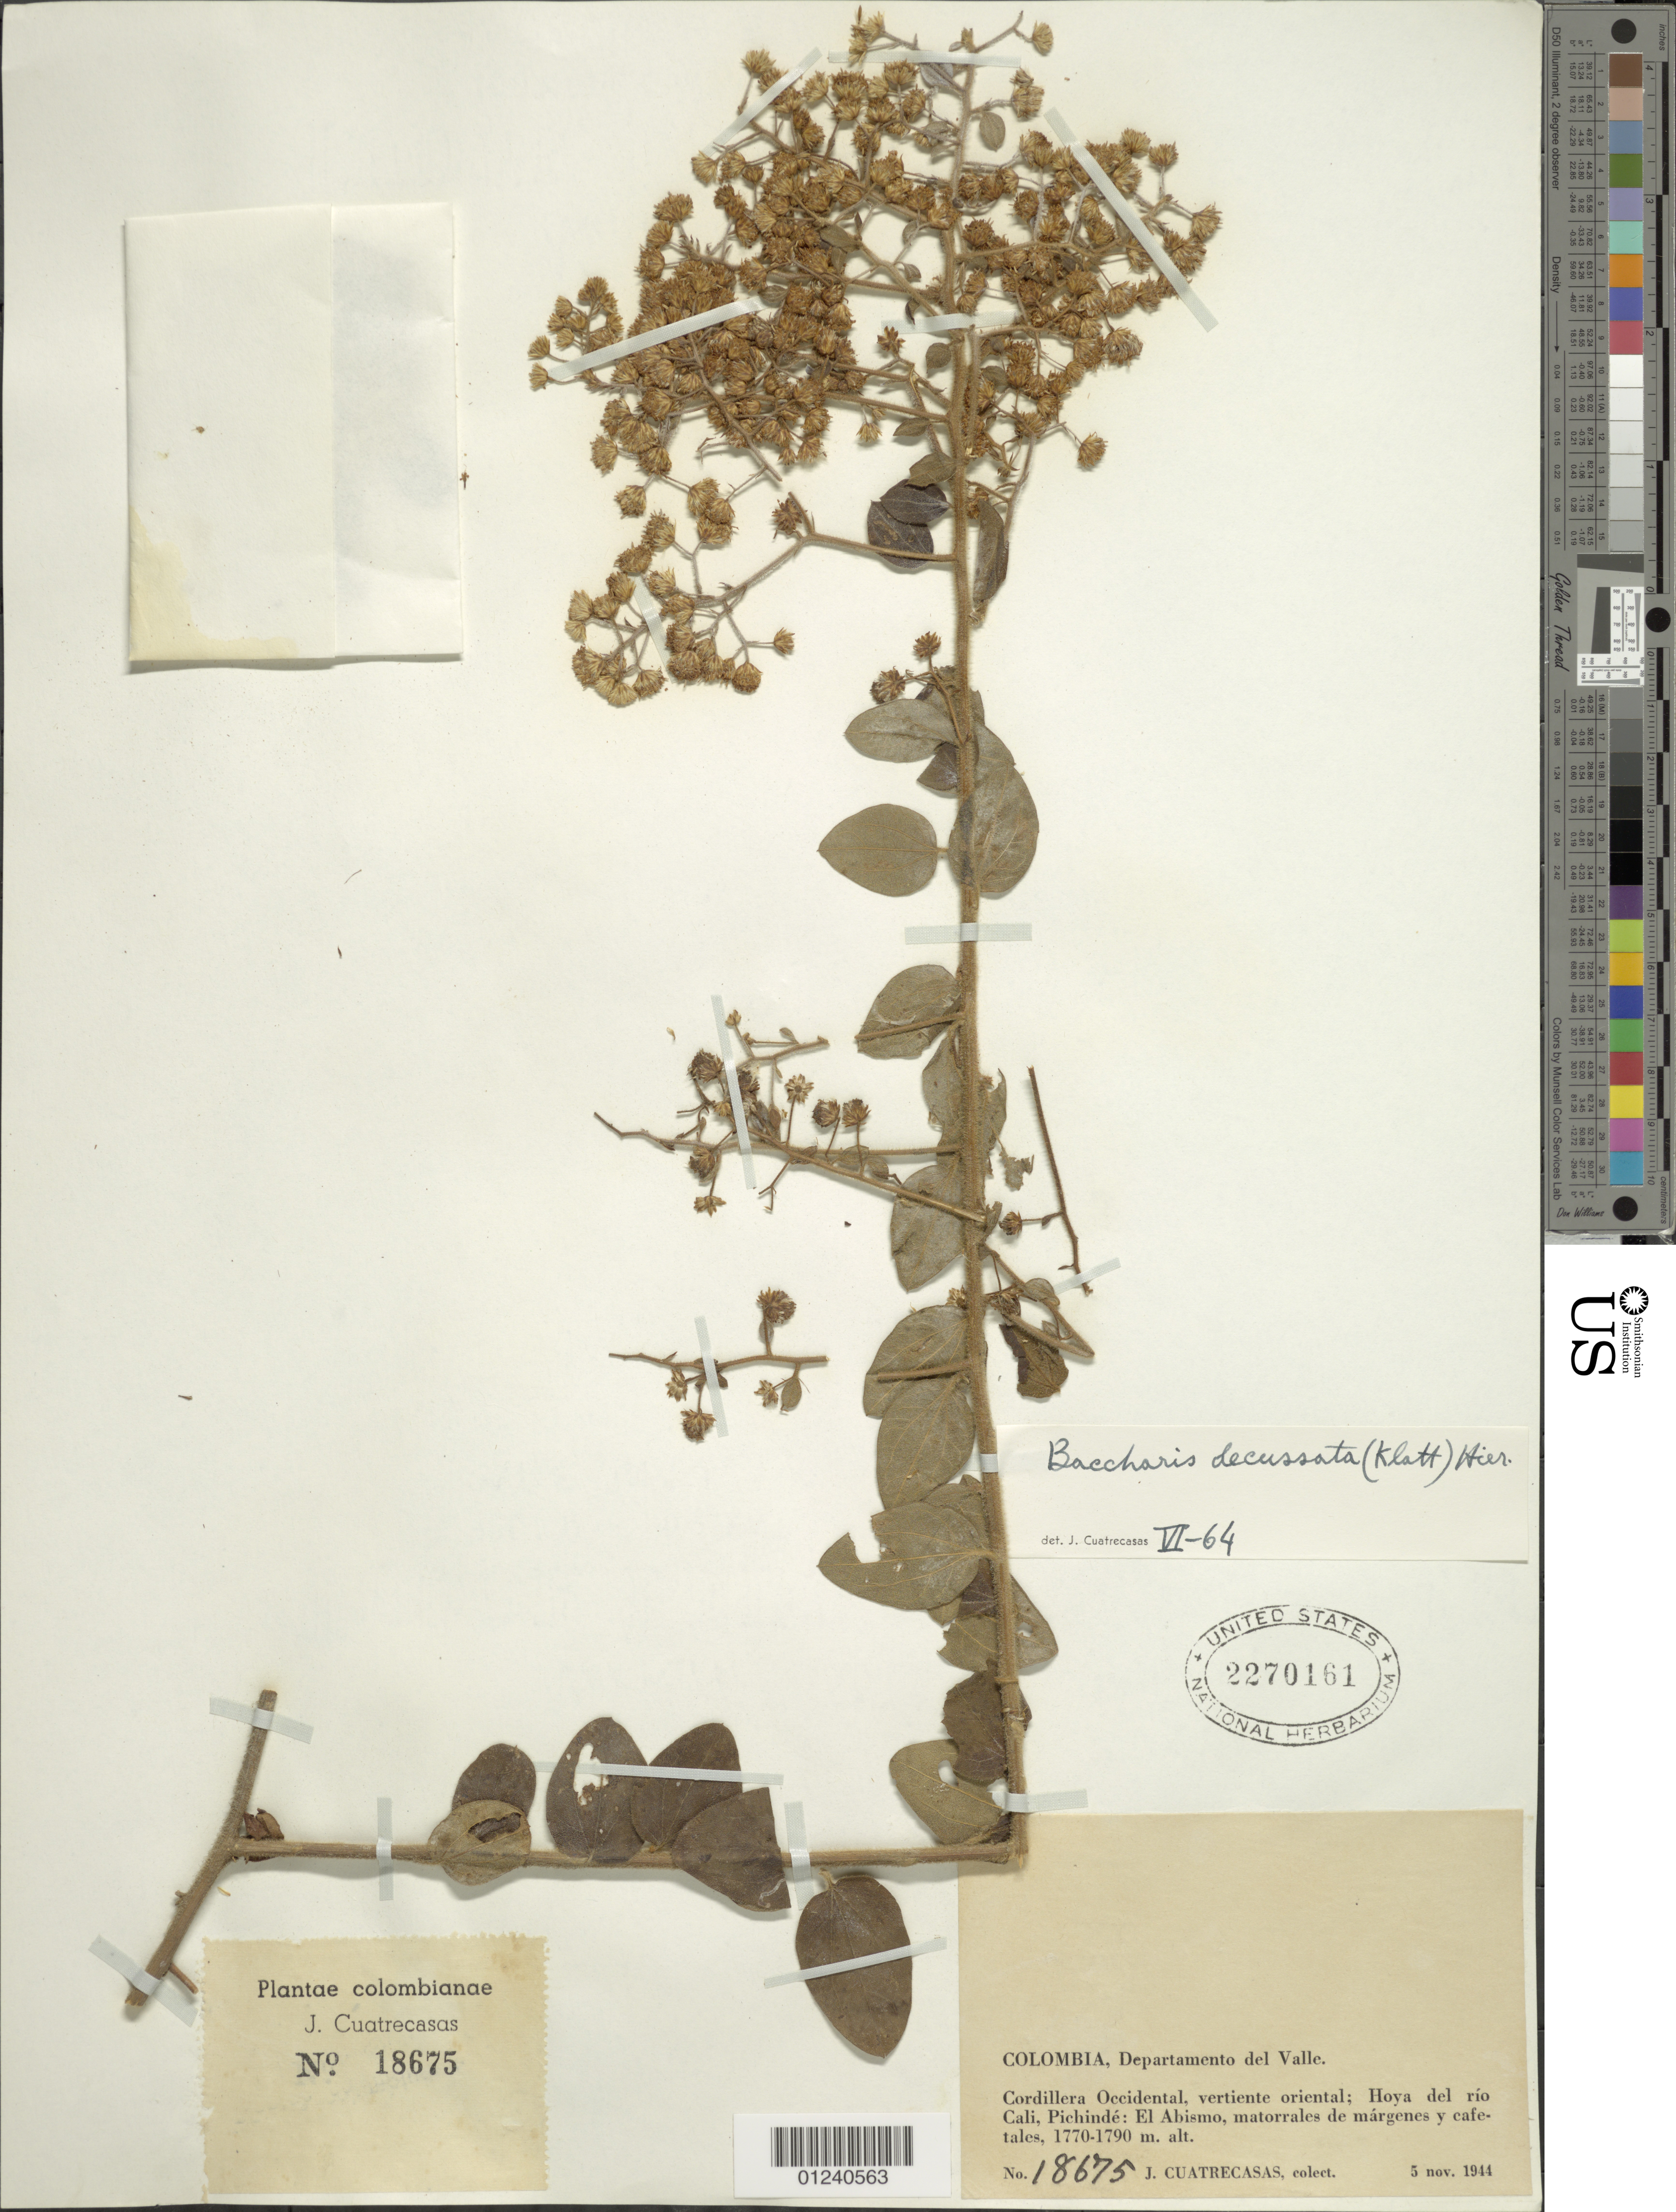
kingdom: Plantae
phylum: Tracheophyta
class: Magnoliopsida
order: Asterales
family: Asteraceae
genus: Baccharis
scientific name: Baccharis decussata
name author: (Klatt) Hieron.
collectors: J. Cuatrecasas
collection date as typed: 05 Nov 1944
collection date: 1944-11-05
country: Colombia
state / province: Valle del Cauca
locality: Cordillera Occidental, Vertiente Oriental; Hoya del Rio Cali, Pichinde: el Abismo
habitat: matorrales de margenes y cafetales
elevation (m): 1770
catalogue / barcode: US 2270161